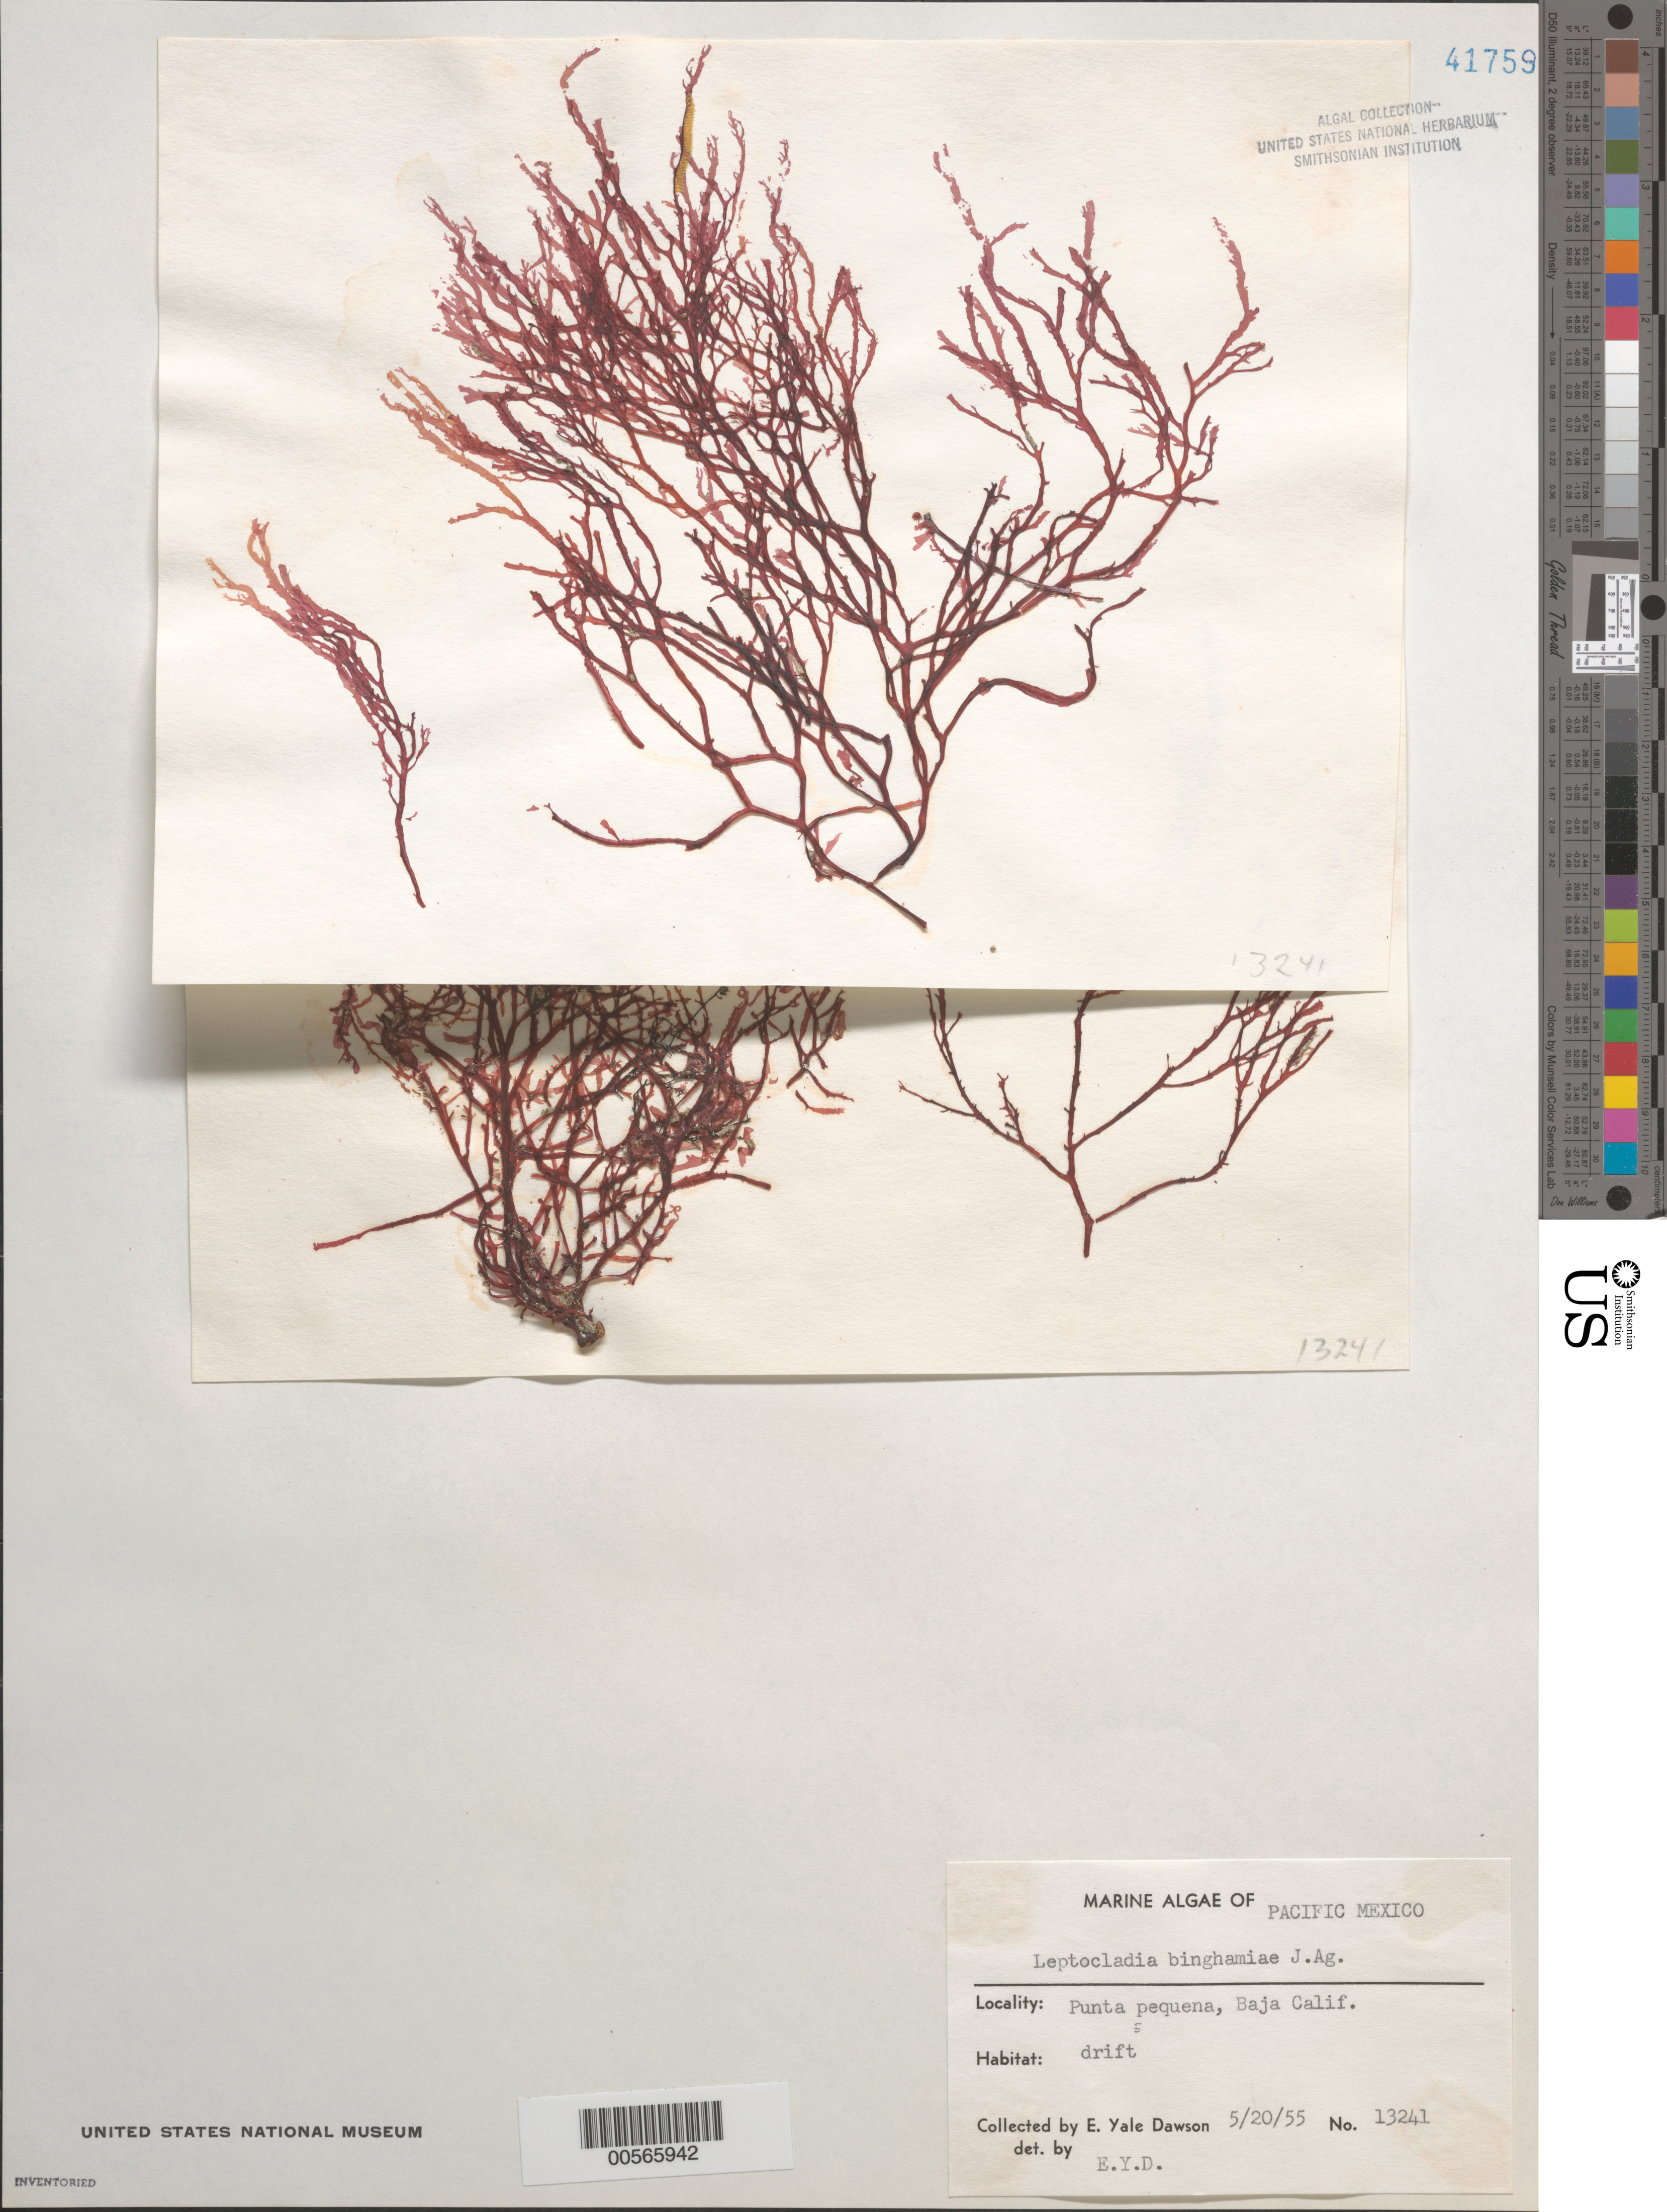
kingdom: Plantae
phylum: Rhodophyta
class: Florideophyceae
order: Gigartinales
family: Dumontiaceae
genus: Leptocladia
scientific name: Leptocladia binghamiae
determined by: Dawson, E. Y.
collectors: E. Y. Dawson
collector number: EYD 13241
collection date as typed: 20 May 1955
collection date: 1955-05-20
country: Mexico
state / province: Baja California Sur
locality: Punta Pequena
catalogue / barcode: US 41759